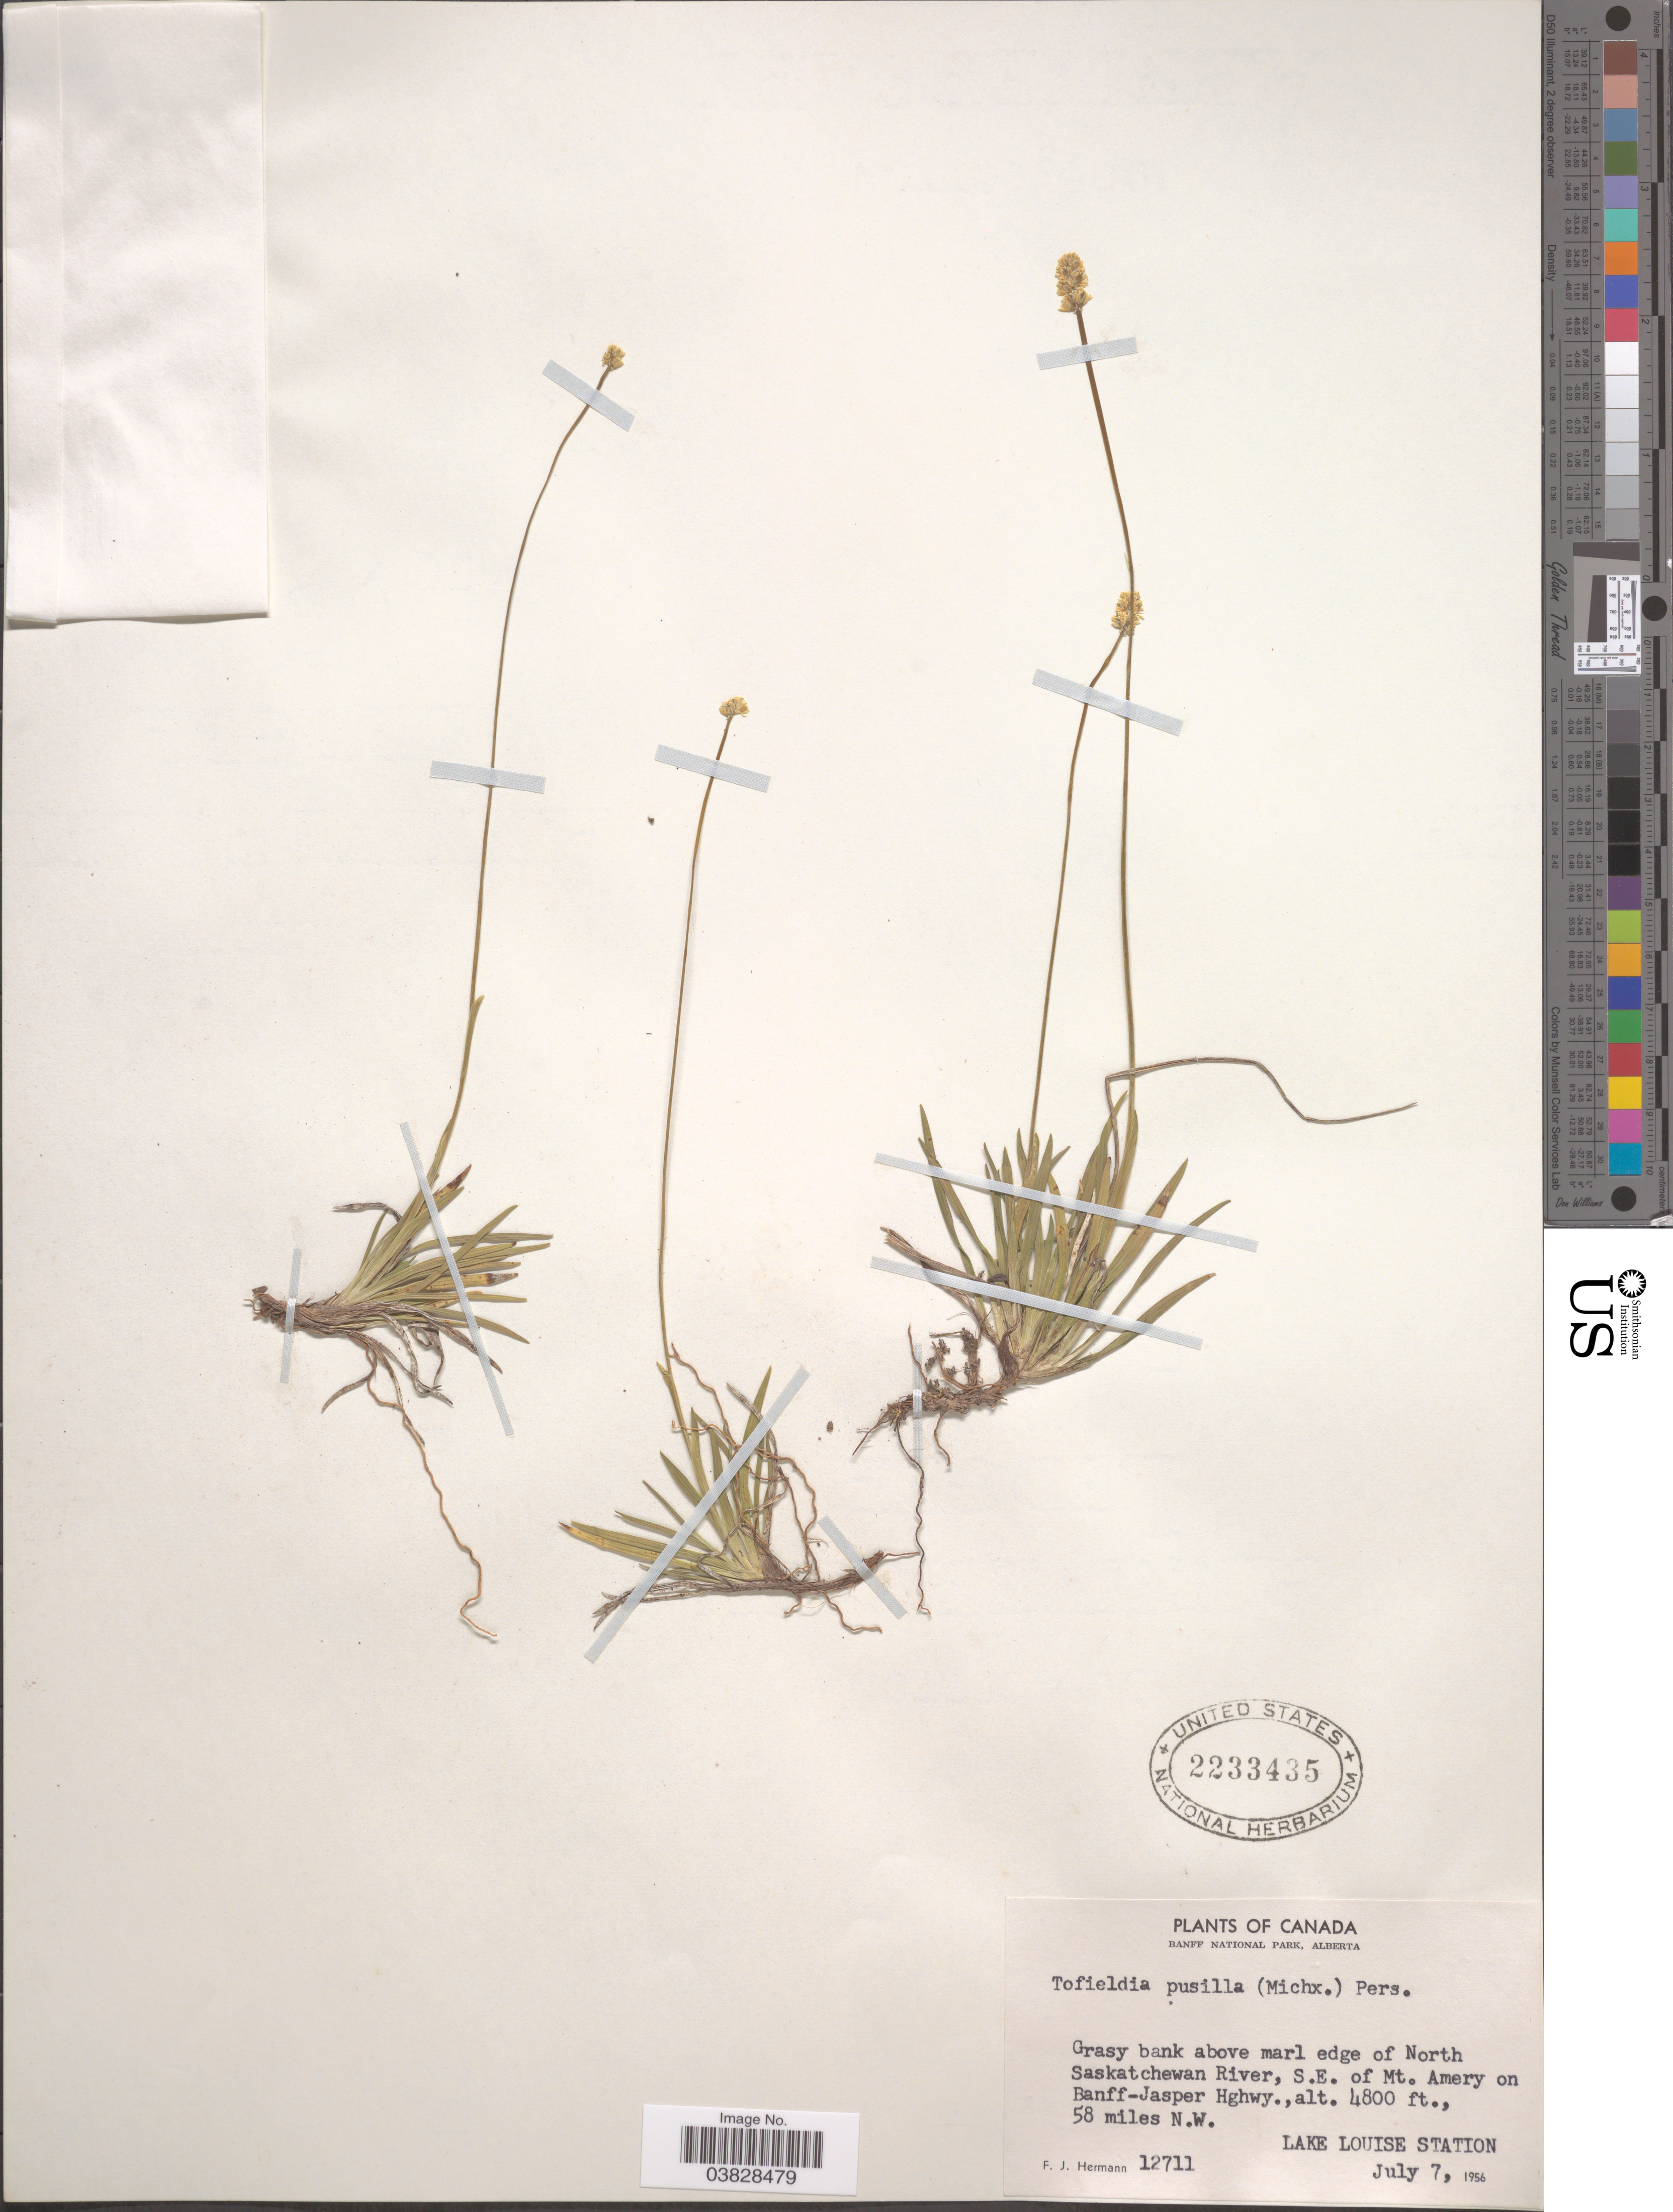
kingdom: Plantae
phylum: Tracheophyta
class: Liliopsida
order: Alismatales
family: Tofieldiaceae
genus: Tofieldia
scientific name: Tofieldia pusilla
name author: (Michx.) Pers.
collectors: F. J. Hermann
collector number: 12711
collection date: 1956-07-07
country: Canada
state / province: Alberta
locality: Banff National Park. Grasy bank above marl edge of North Saskatchewan River, S.E. of Mt. Amery on Banff-Jasper Hghwy, 58 miles N.W. Lake Louise Station.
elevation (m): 1463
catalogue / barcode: US 2233435